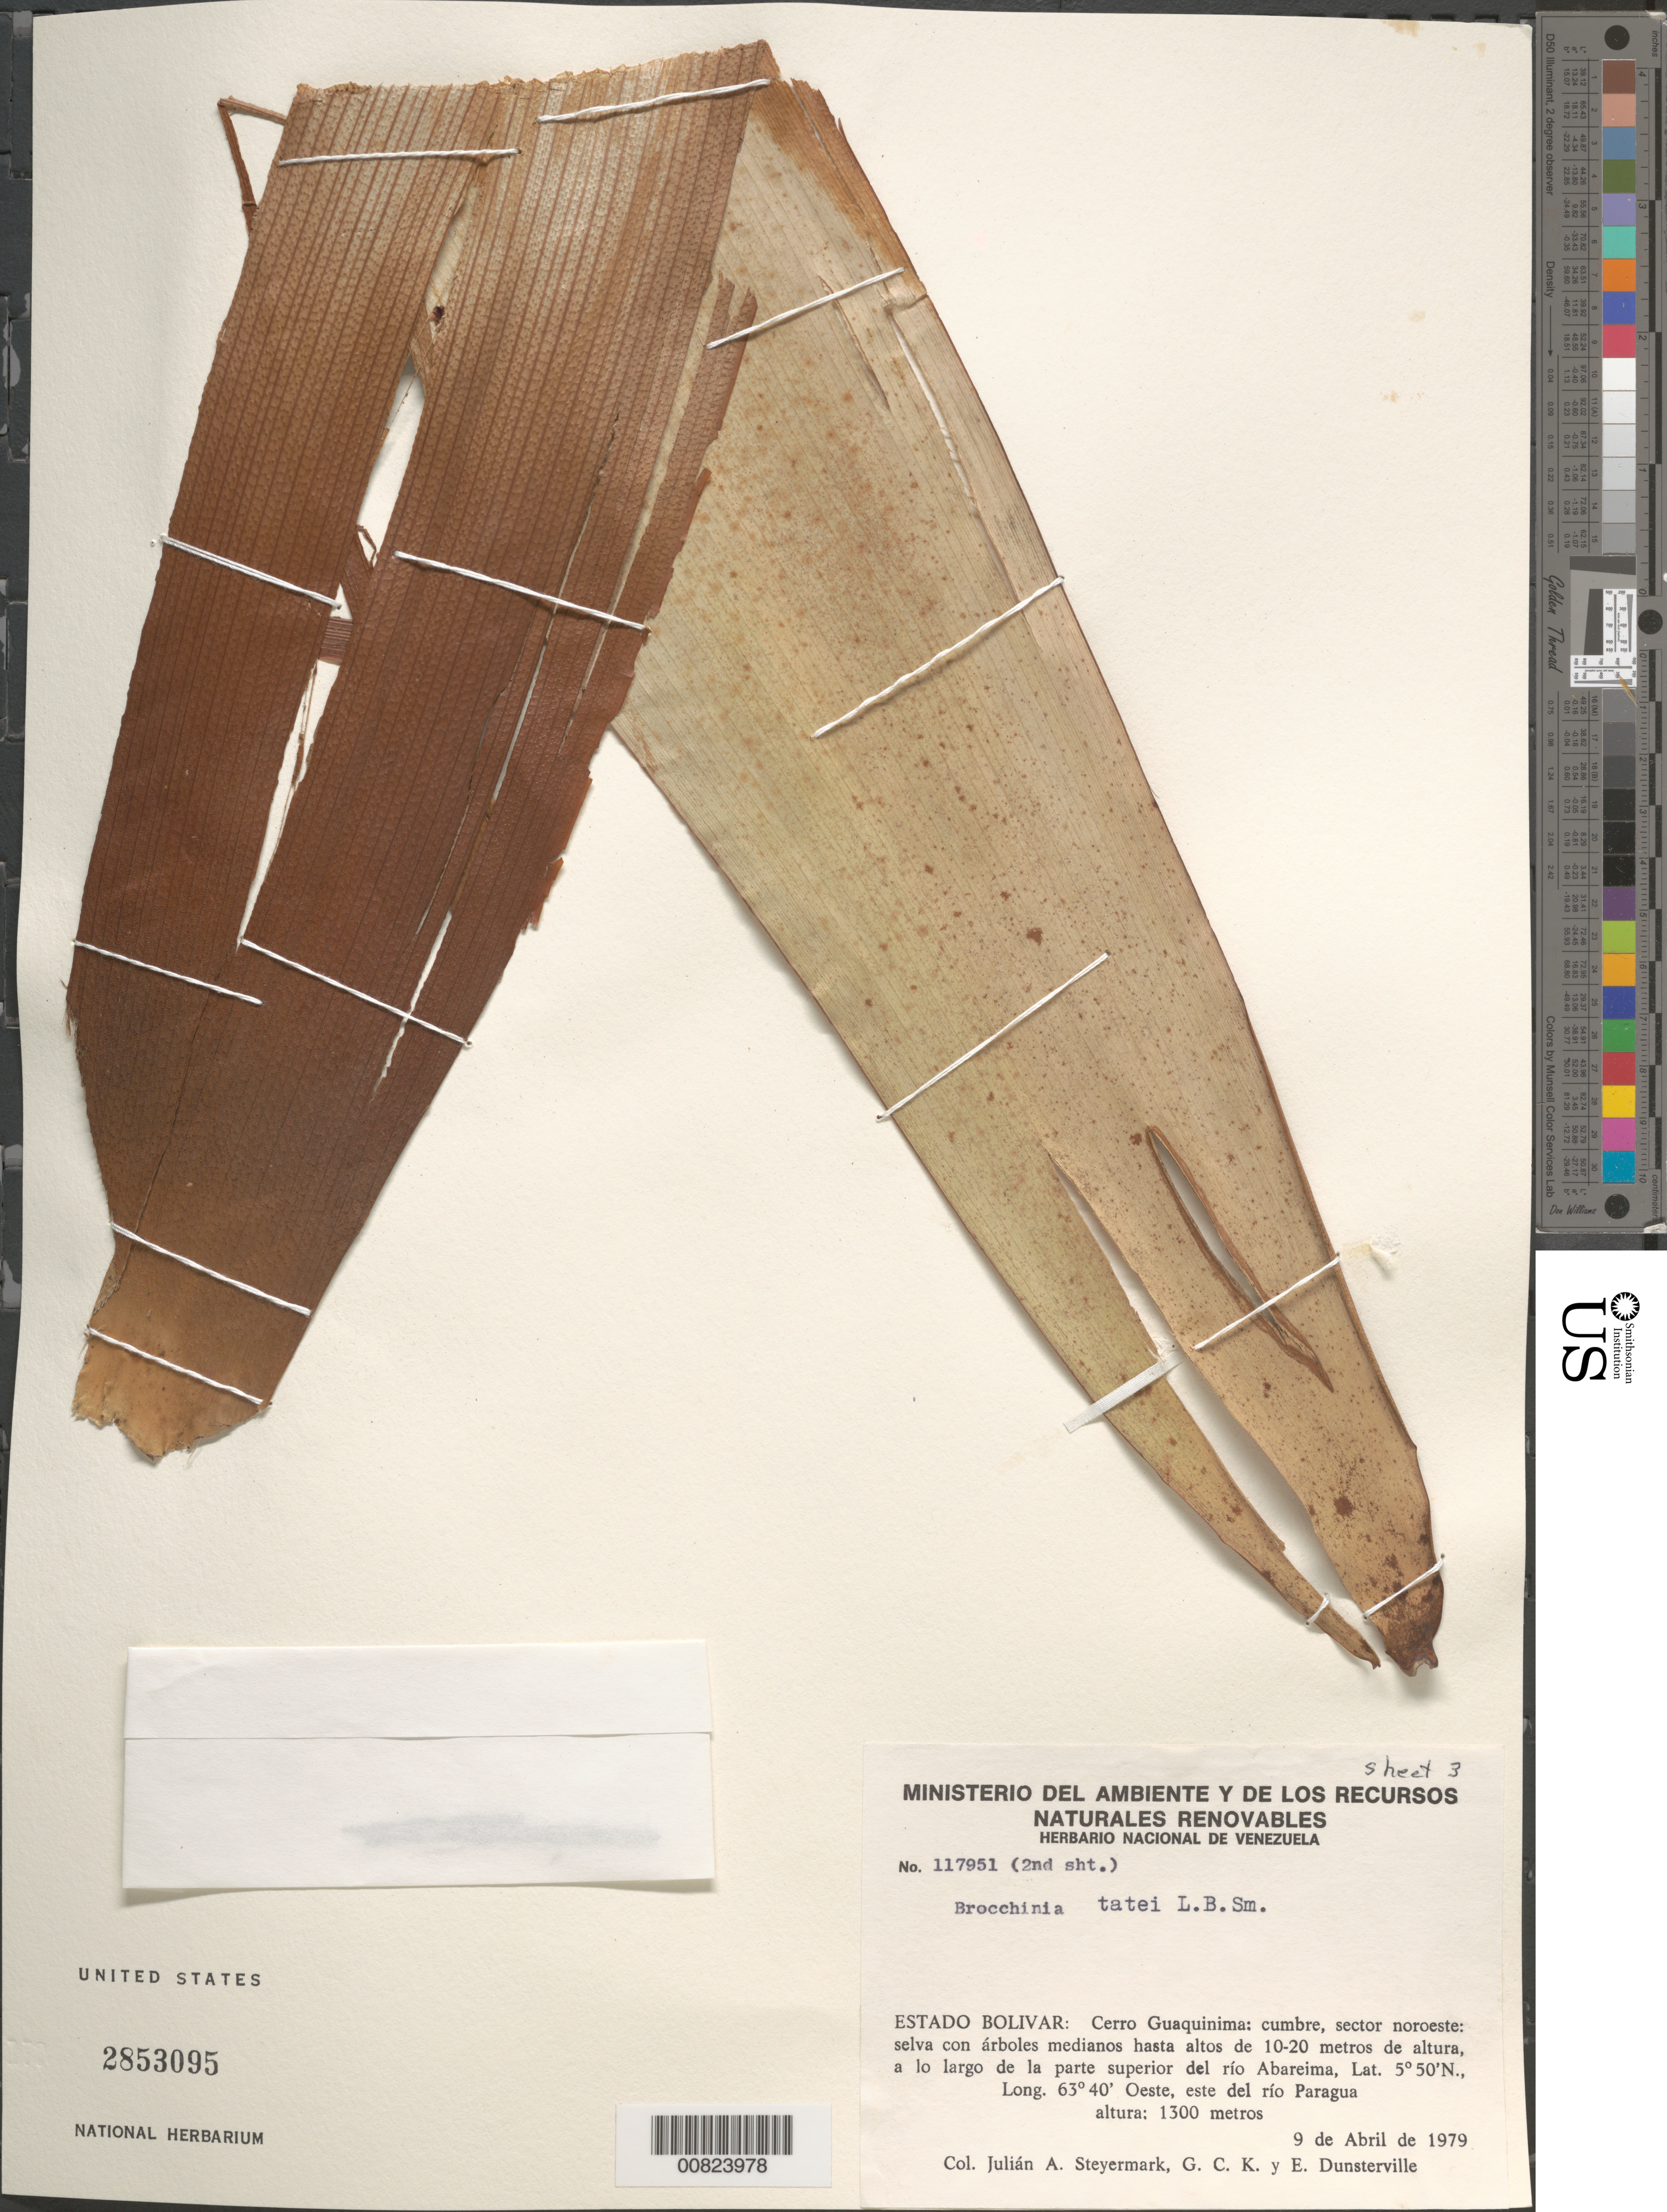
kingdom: Plantae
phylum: Tracheophyta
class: Liliopsida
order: Poales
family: Bromeliaceae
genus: Brocchinia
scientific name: Brocchinia tatei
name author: L.B. Sm.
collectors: J. Steyermark, G. C. K. Dunsterville & E. Dunsterville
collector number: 117951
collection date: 1979-04-09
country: Venezuela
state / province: Bolivar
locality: Cerro Guaquinima: cumbre, sector noroeste: selva con árboles medianos hasta altos de 10-20 metros de altura, a lo largo de la parte superior del río Abareima, este del río Paragua.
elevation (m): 1300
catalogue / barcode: US 2853095